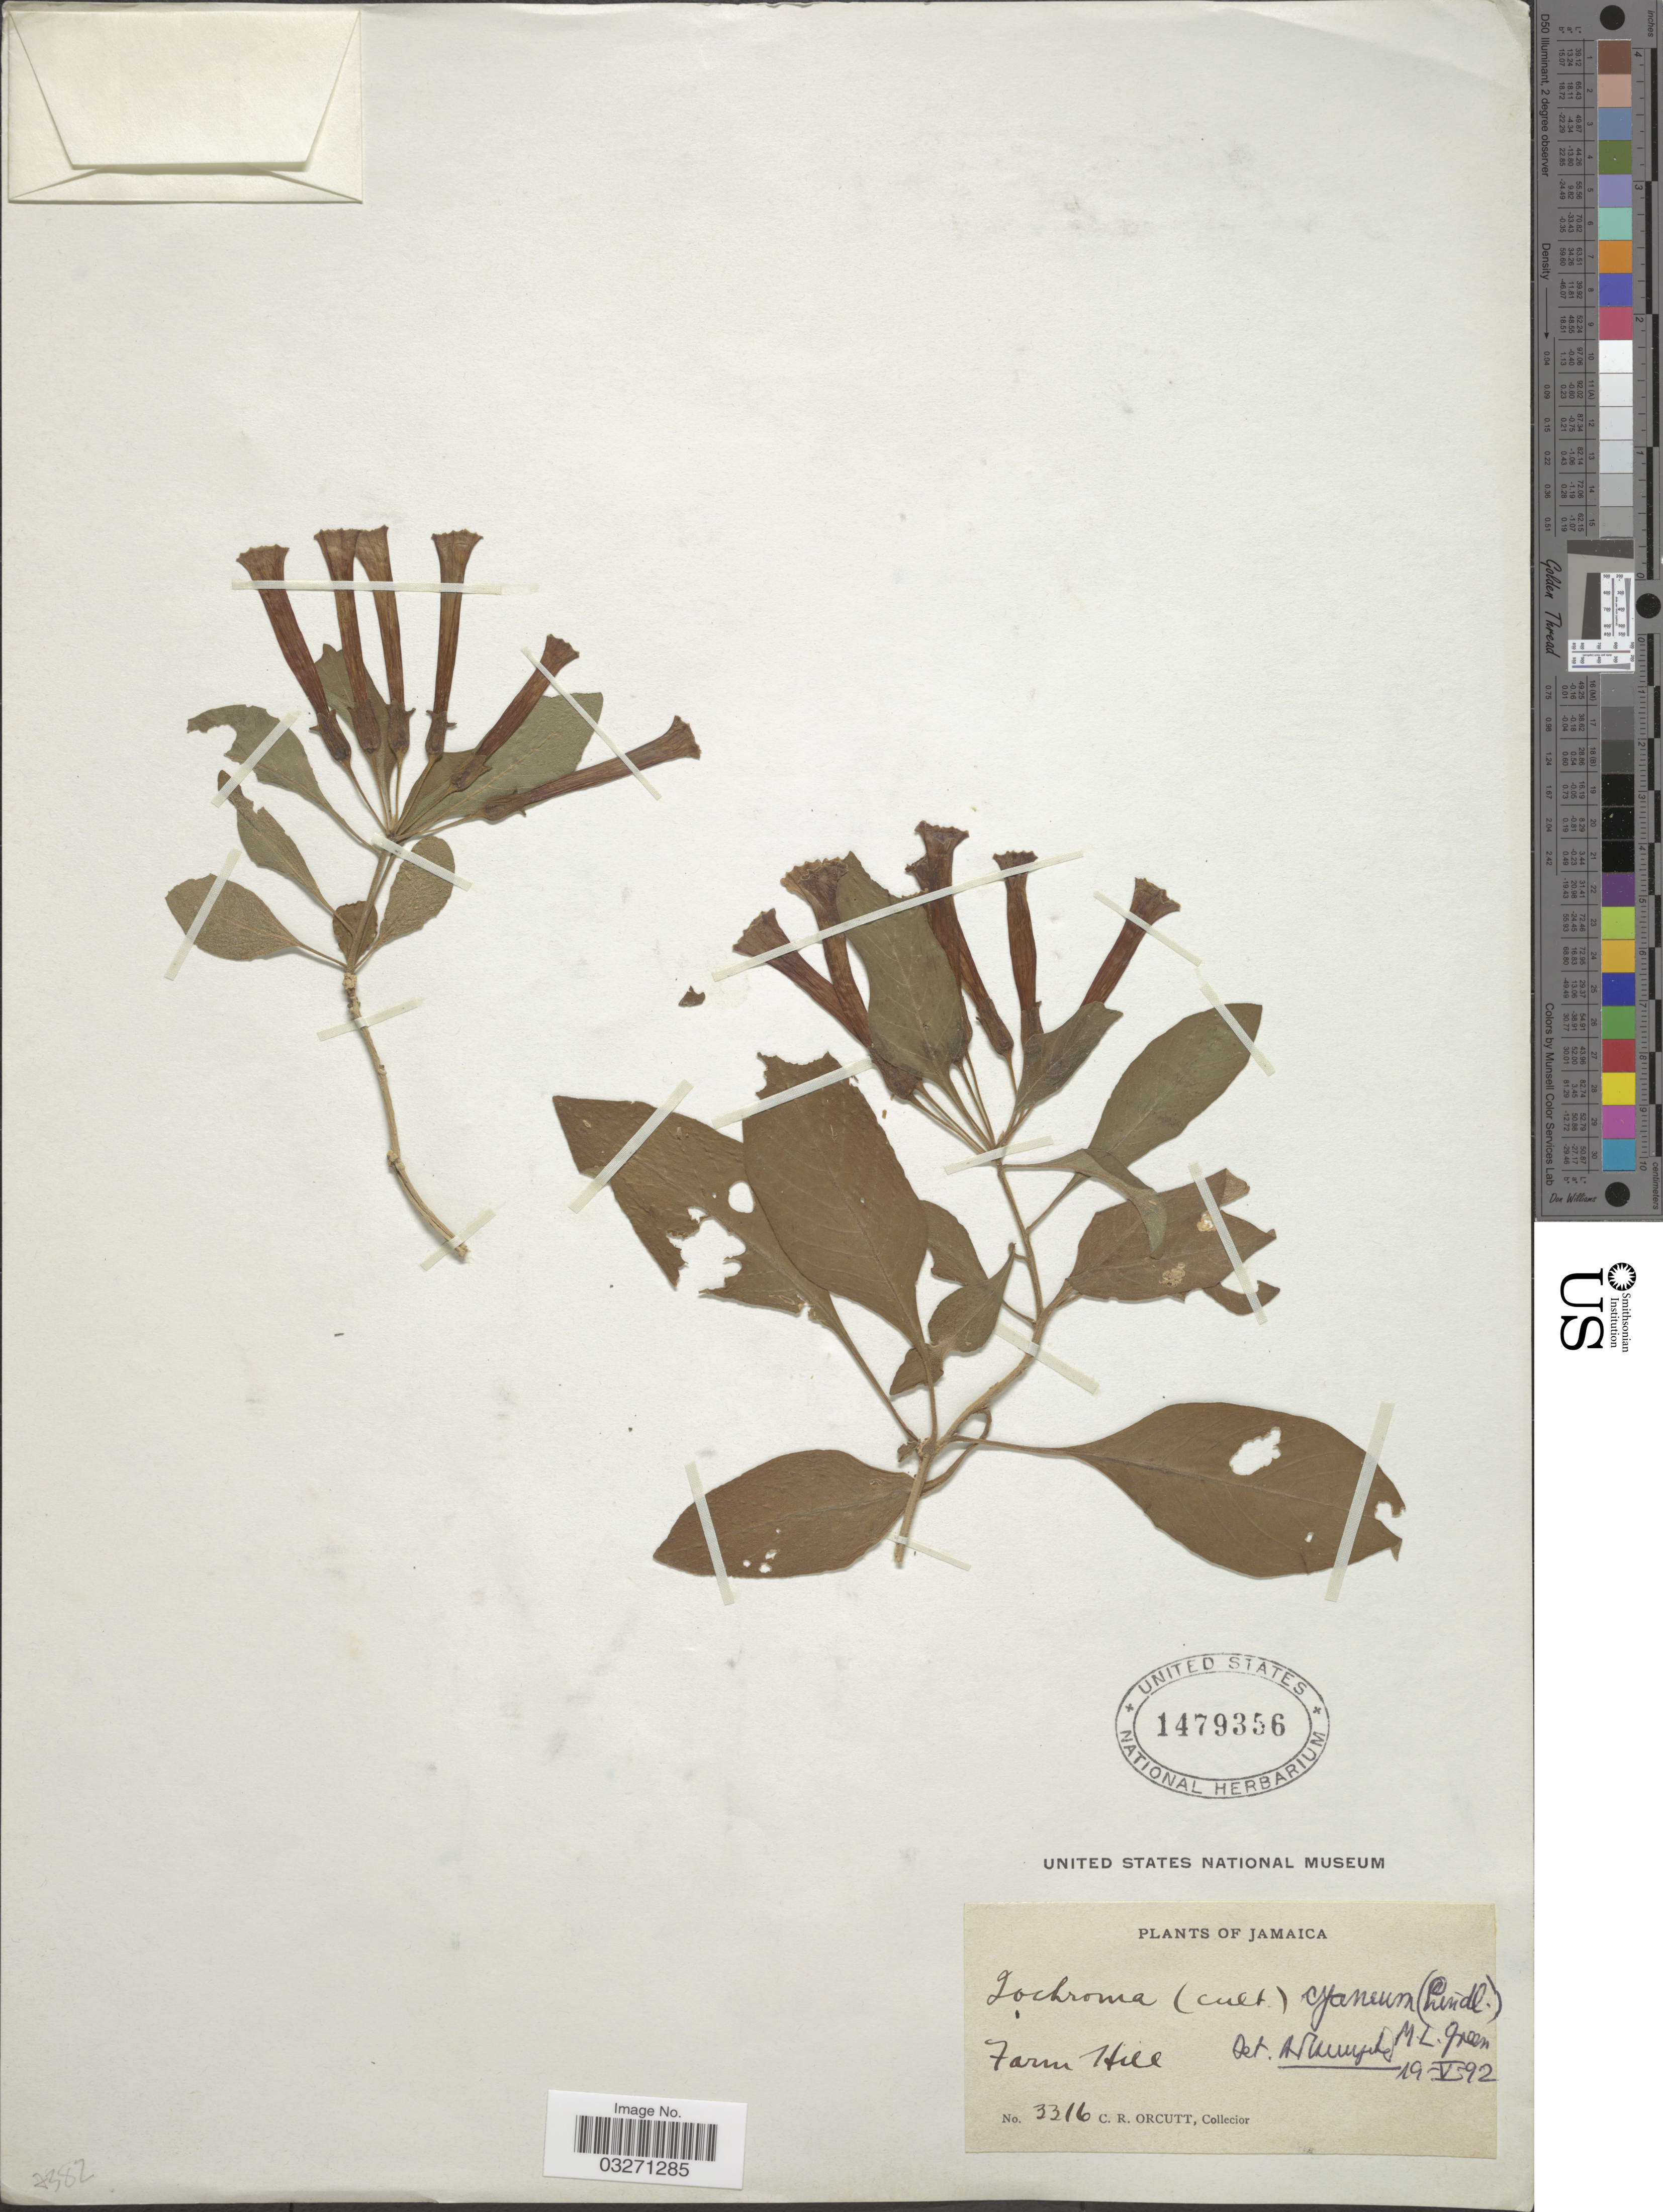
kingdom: Plantae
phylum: Tracheophyta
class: Magnoliopsida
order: Solanales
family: Solanaceae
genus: Iochroma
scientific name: Iochroma cyaneum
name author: (Lindl.) Lawr. & J.M. Tucker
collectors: C. R. Orcutt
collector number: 3316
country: Jamaica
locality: Farm Hill.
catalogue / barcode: US 1479356